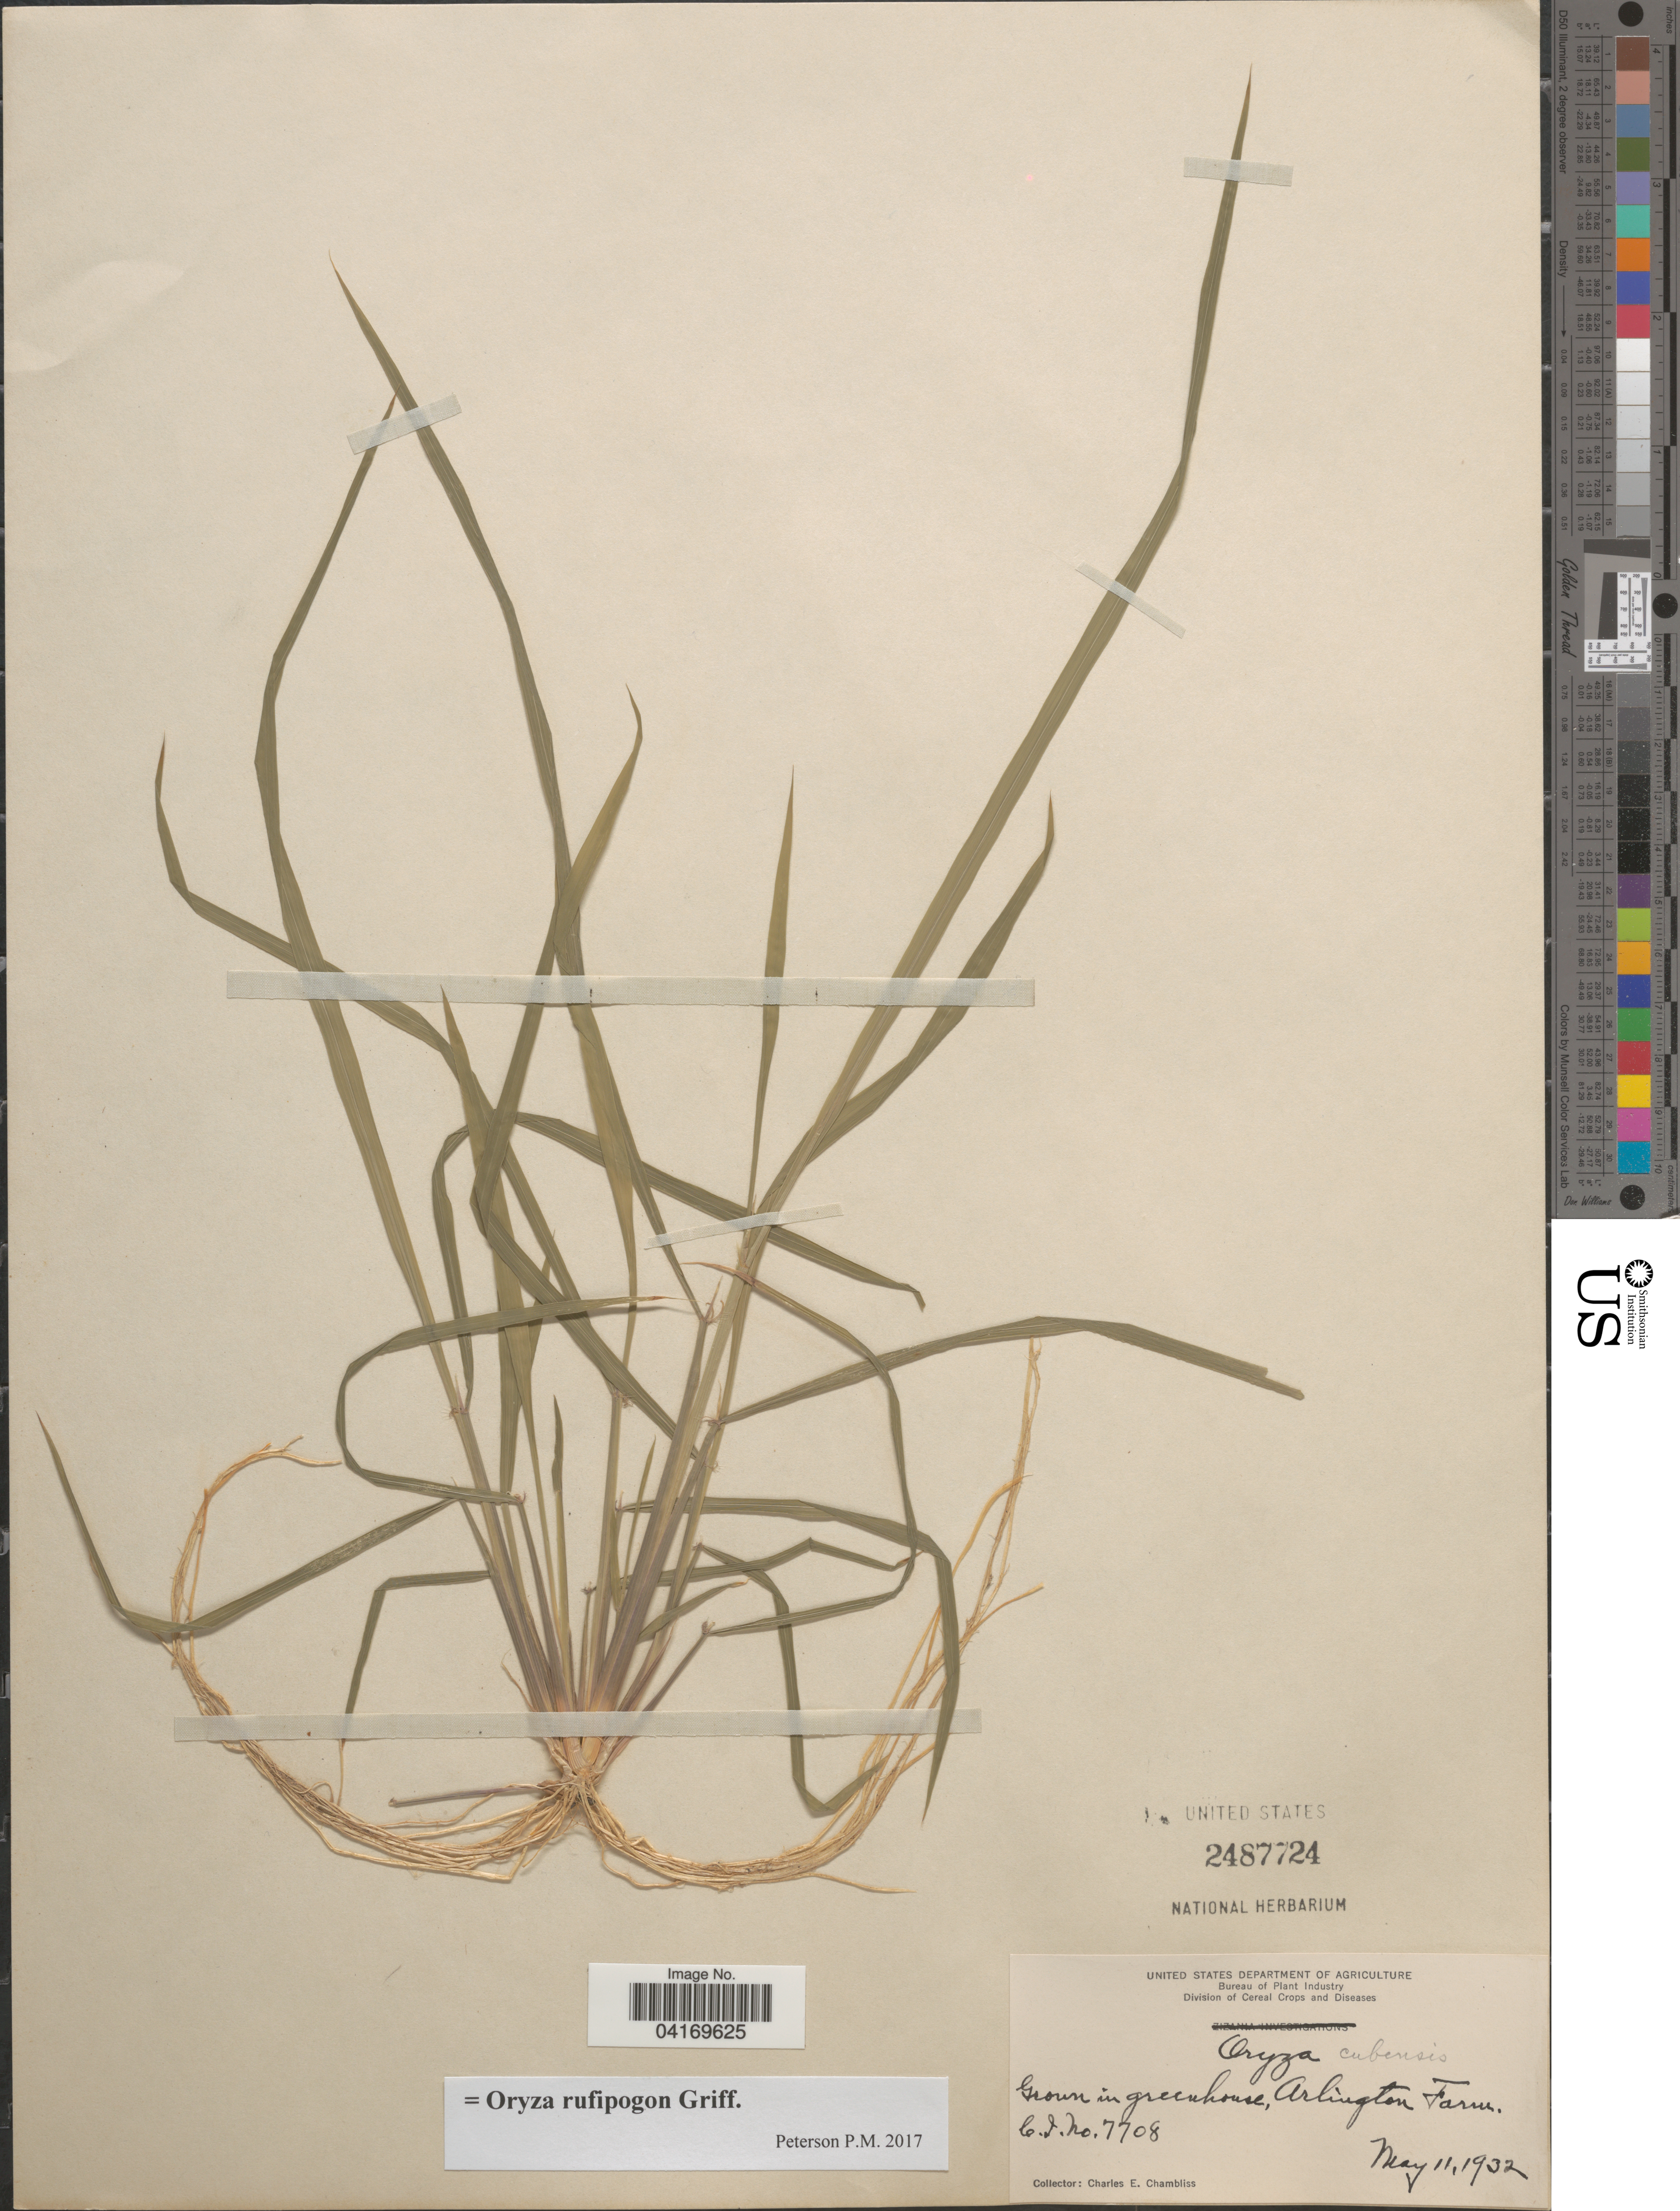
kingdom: Plantae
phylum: Tracheophyta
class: Liliopsida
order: Poales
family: Poaceae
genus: Oryza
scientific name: Oryza rufipogon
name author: Griffith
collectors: C. Chambliss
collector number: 7708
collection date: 1932-05-11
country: United States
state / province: Virginia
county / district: Arlington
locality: Grown in greenhouse, Arlington Farm.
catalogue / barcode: US 2487724